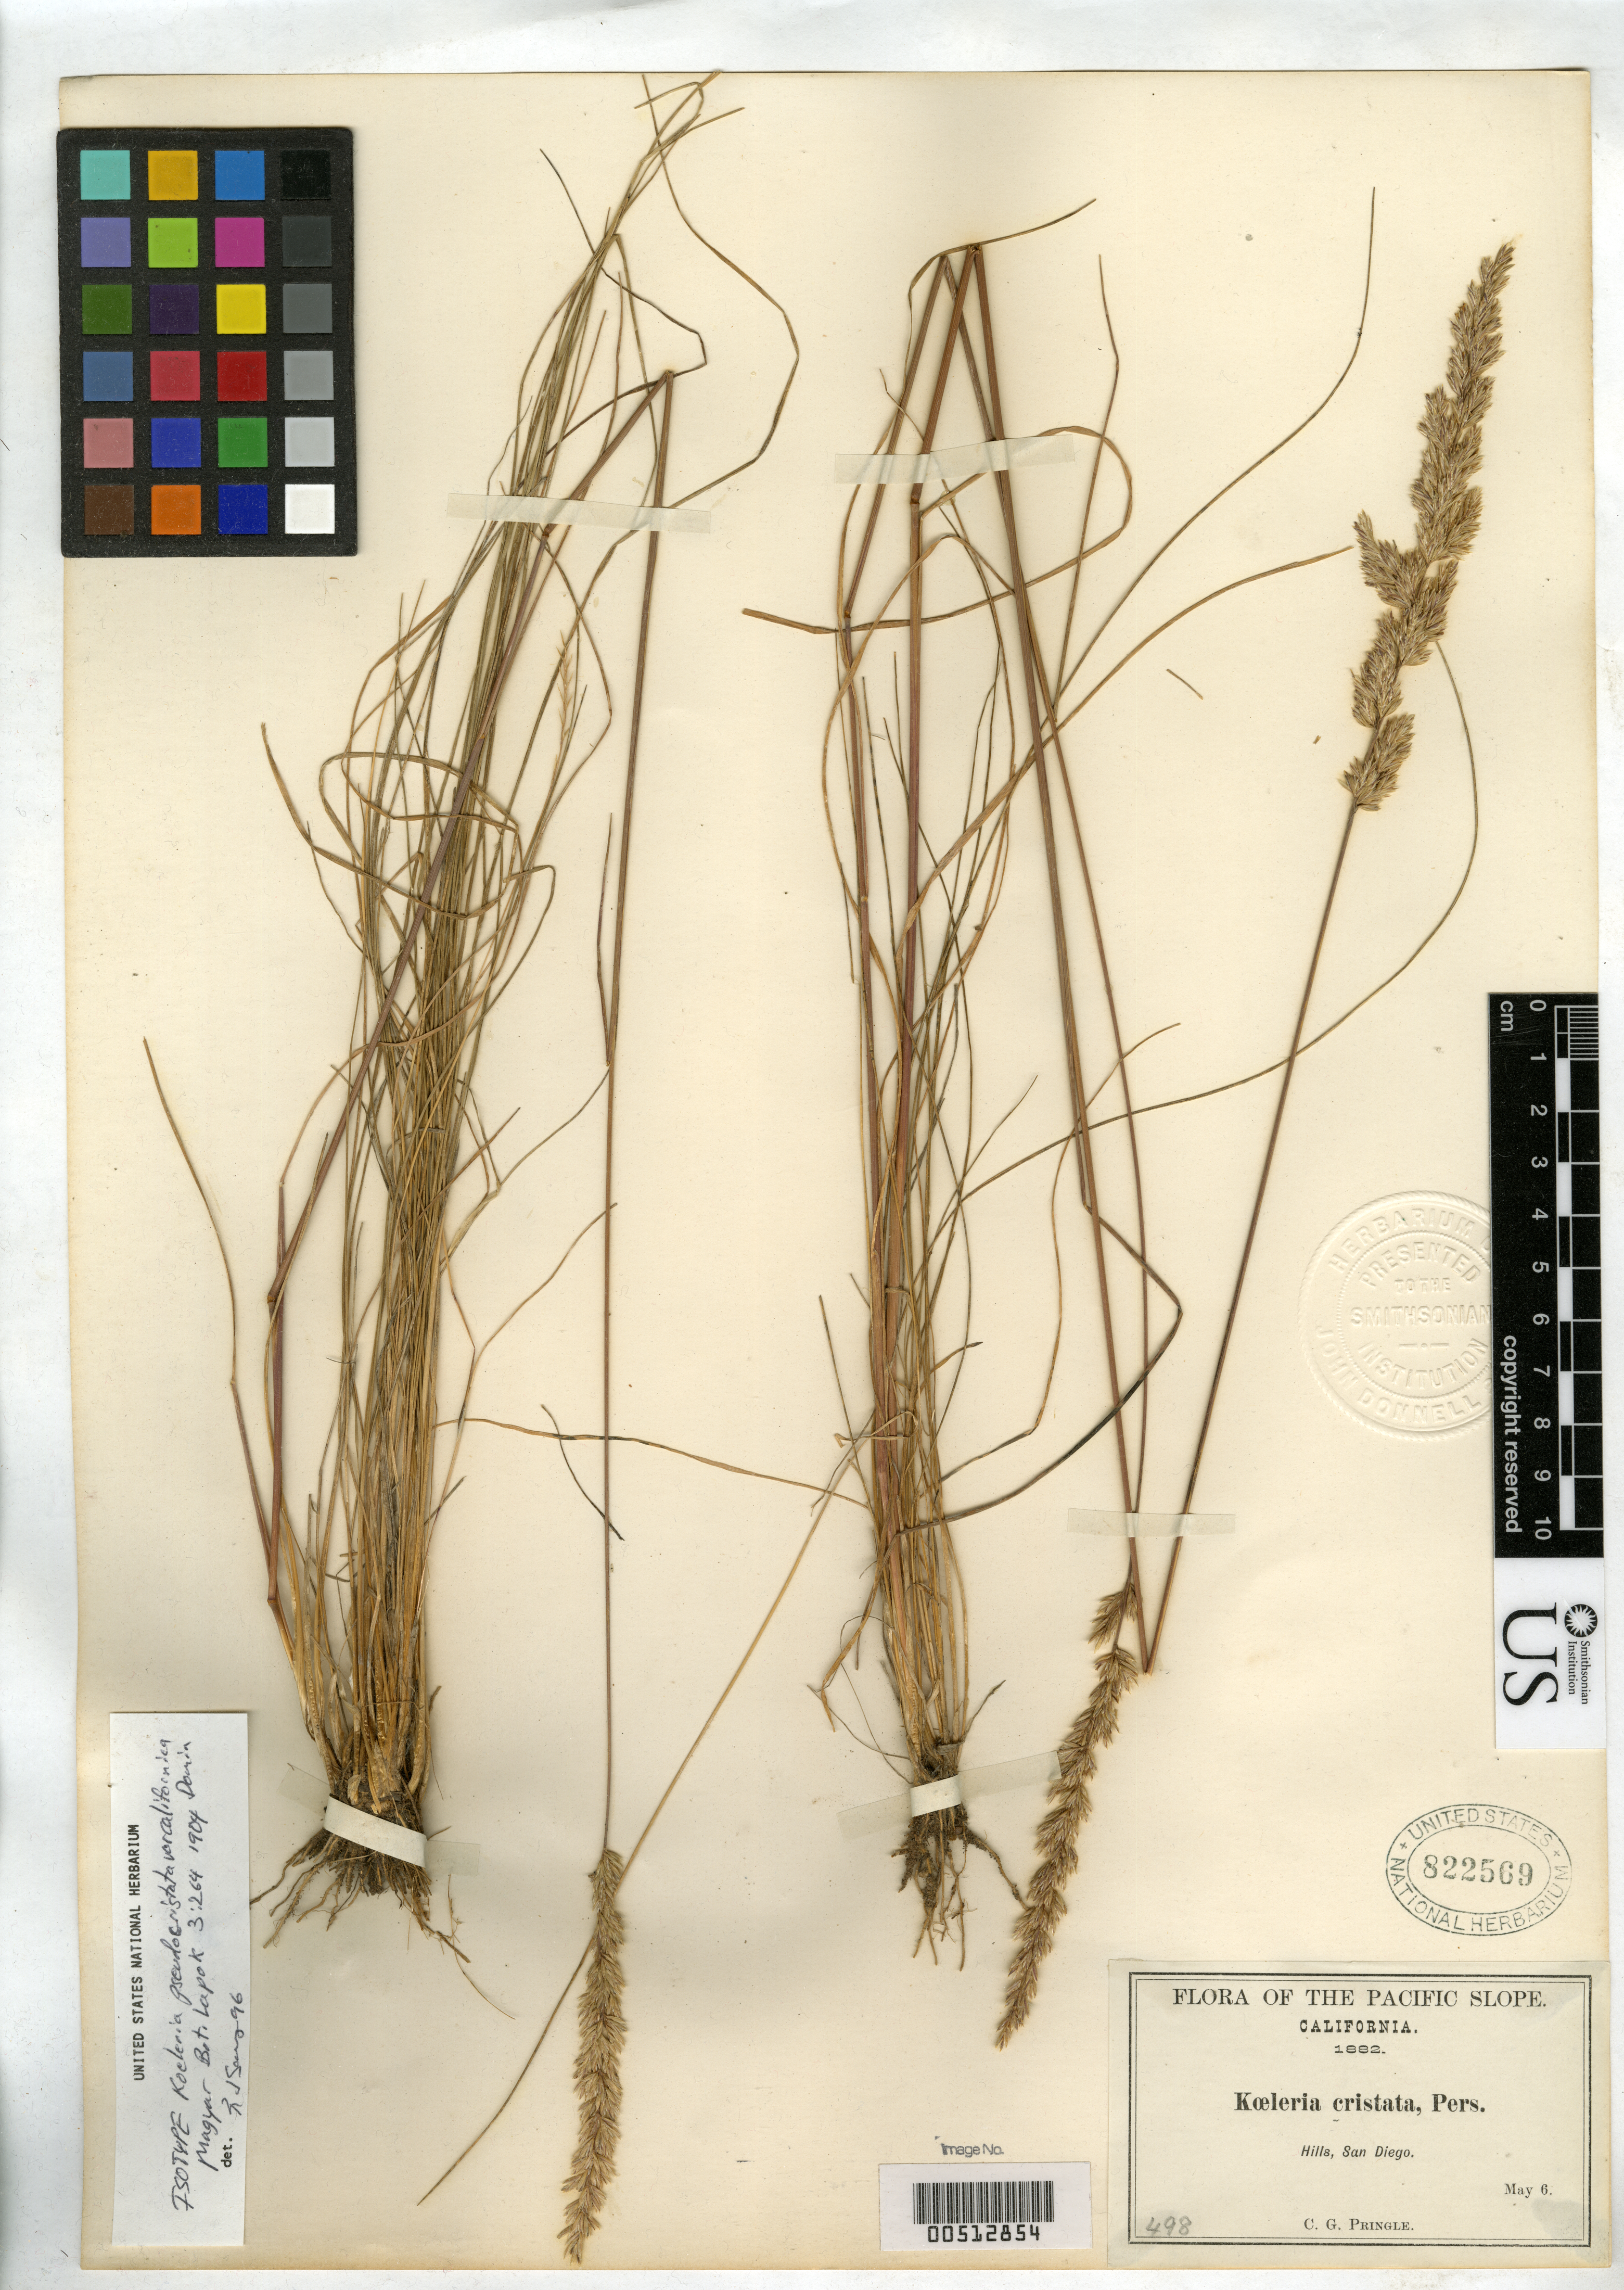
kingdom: Plantae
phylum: Tracheophyta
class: Liliopsida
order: Poales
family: Poaceae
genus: Koeleria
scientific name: Koeleria gracilis var. californica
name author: Domin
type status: Isotype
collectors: C. G. Pringle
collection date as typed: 06 May 1882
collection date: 1882-05-06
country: United States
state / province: California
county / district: San Diego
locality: Hills, San Diego.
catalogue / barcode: US 822569